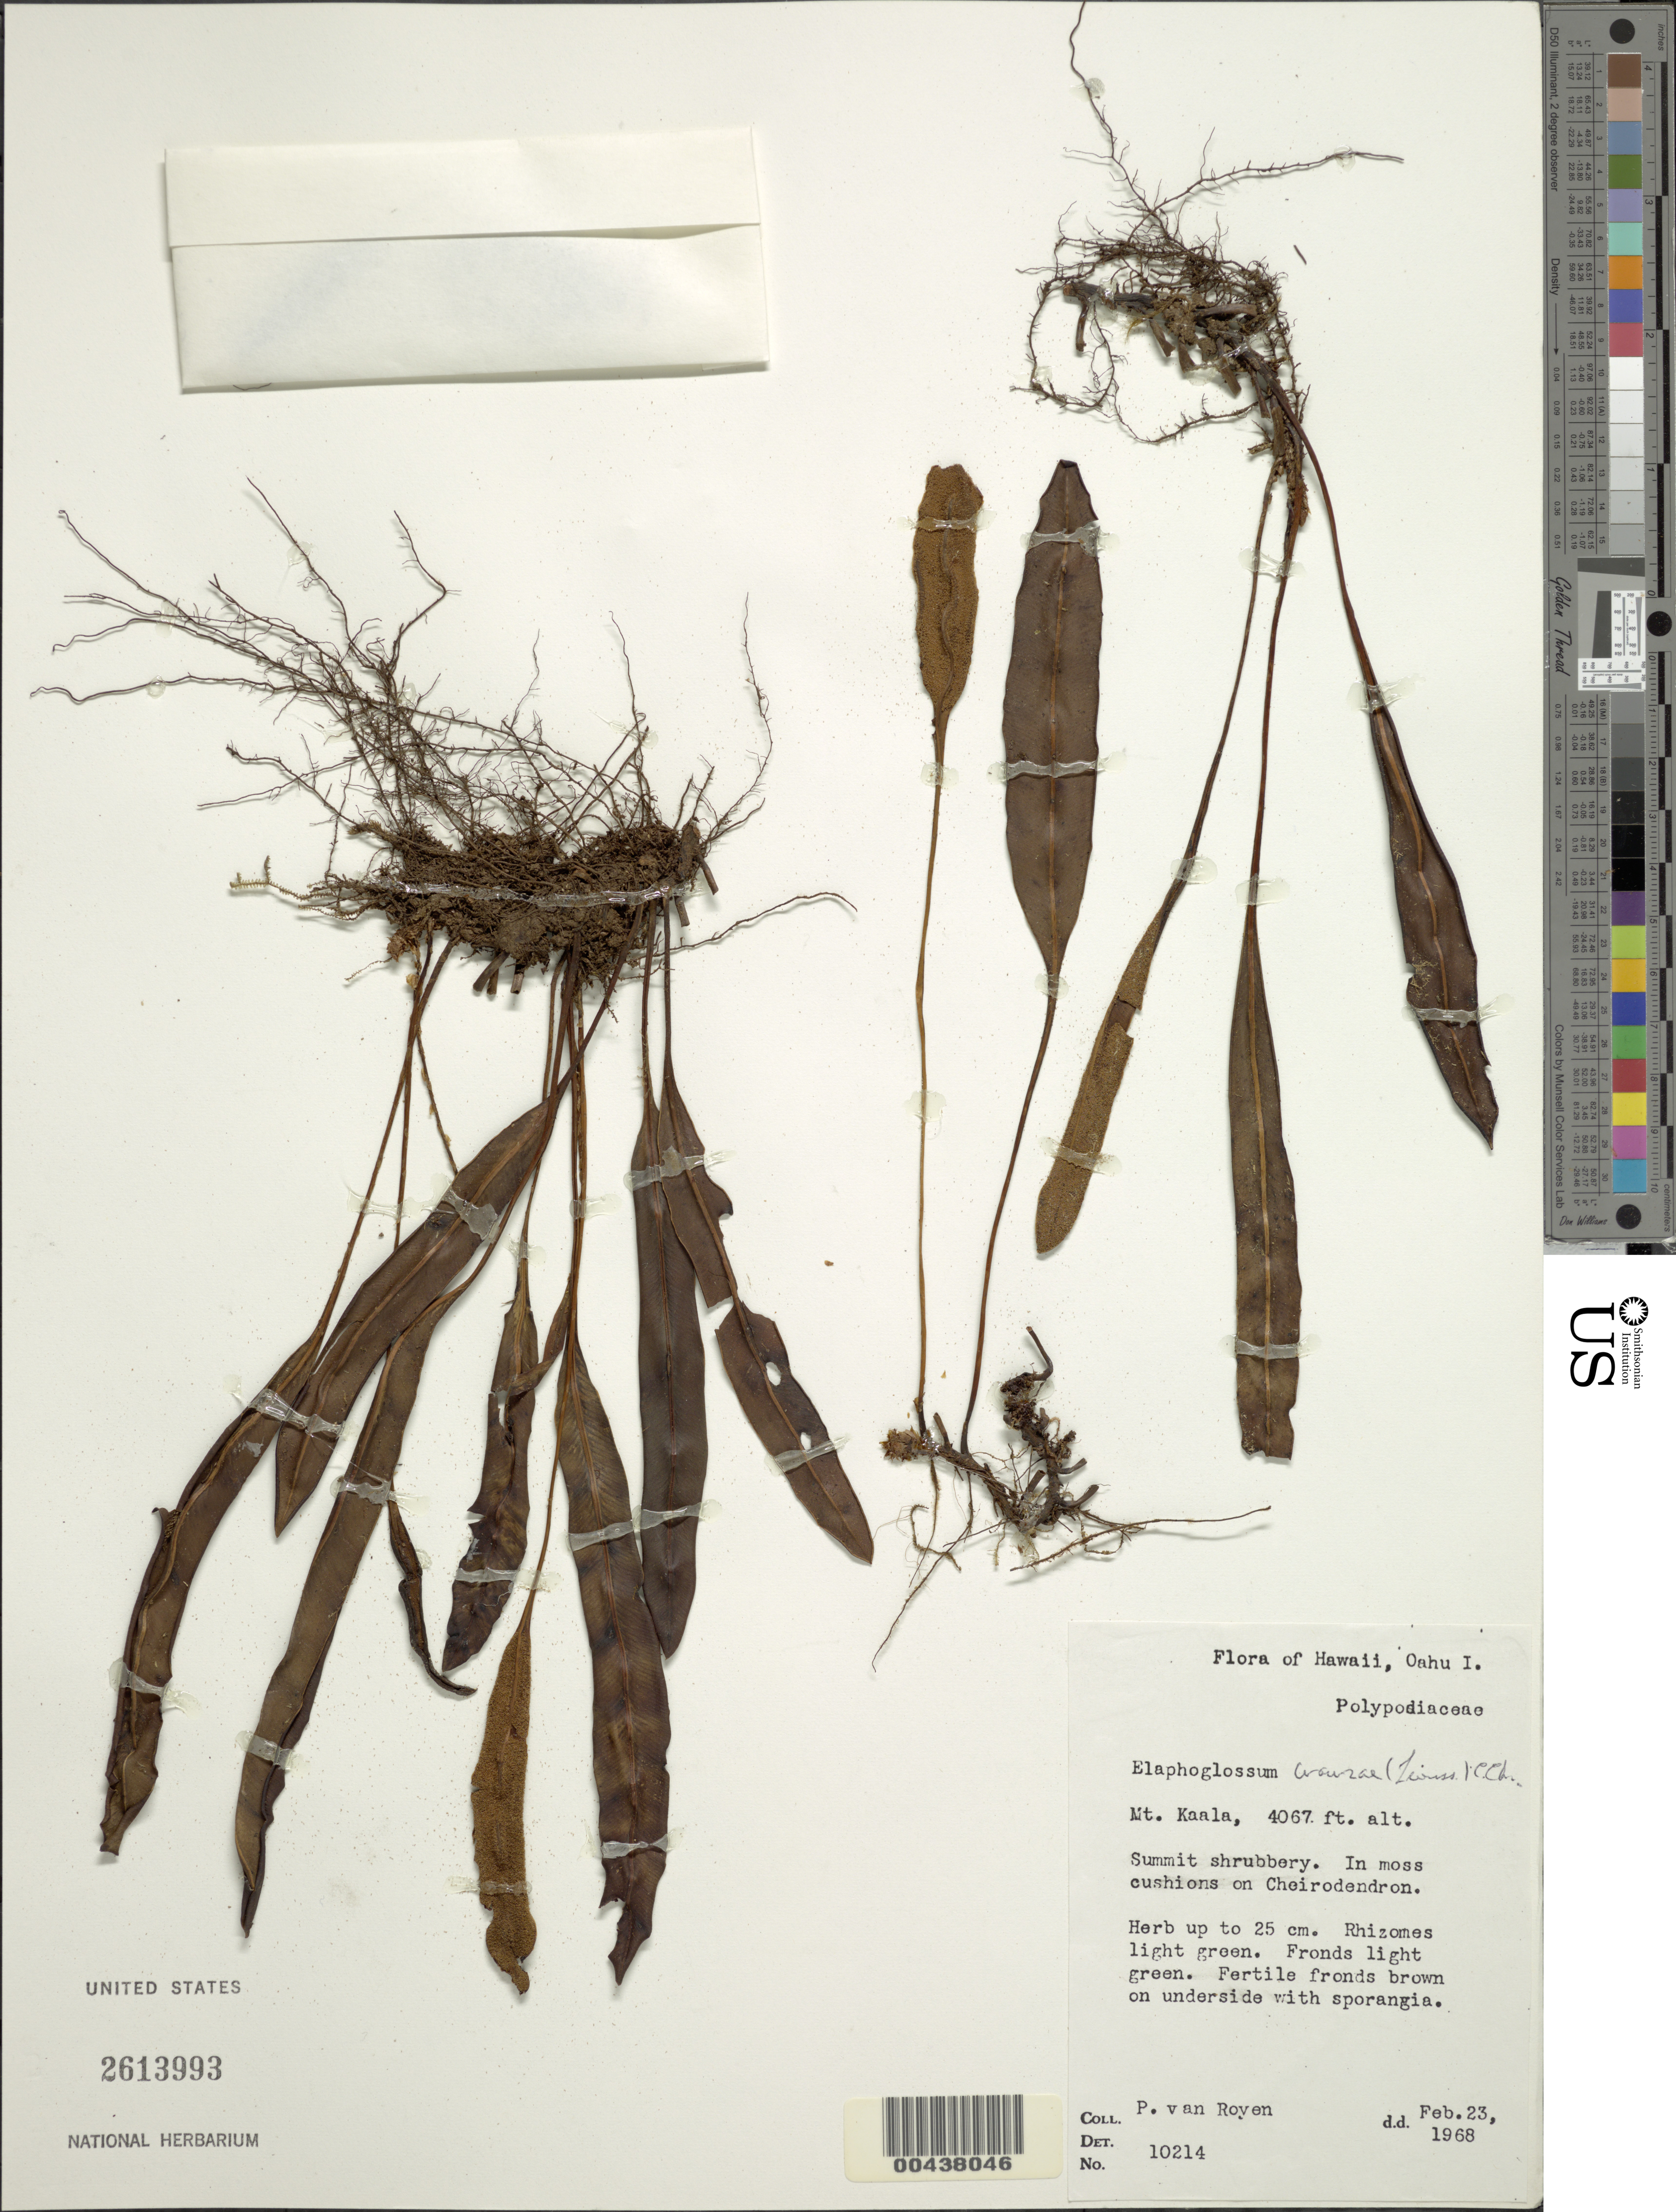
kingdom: Plantae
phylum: Tracheophyta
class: Polypodiopsida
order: Polypodiales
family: Dryopteridaceae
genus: Elaphoglossum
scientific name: Elaphoglossum wawrae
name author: (Luerss.) C. Chr.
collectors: P. van Royen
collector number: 10214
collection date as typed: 23 Feb 1968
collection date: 1968-02-23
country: United States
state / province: Hawaii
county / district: Honolulu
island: Oahu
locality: Mt. Kaala, summit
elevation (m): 1240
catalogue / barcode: US 2613993